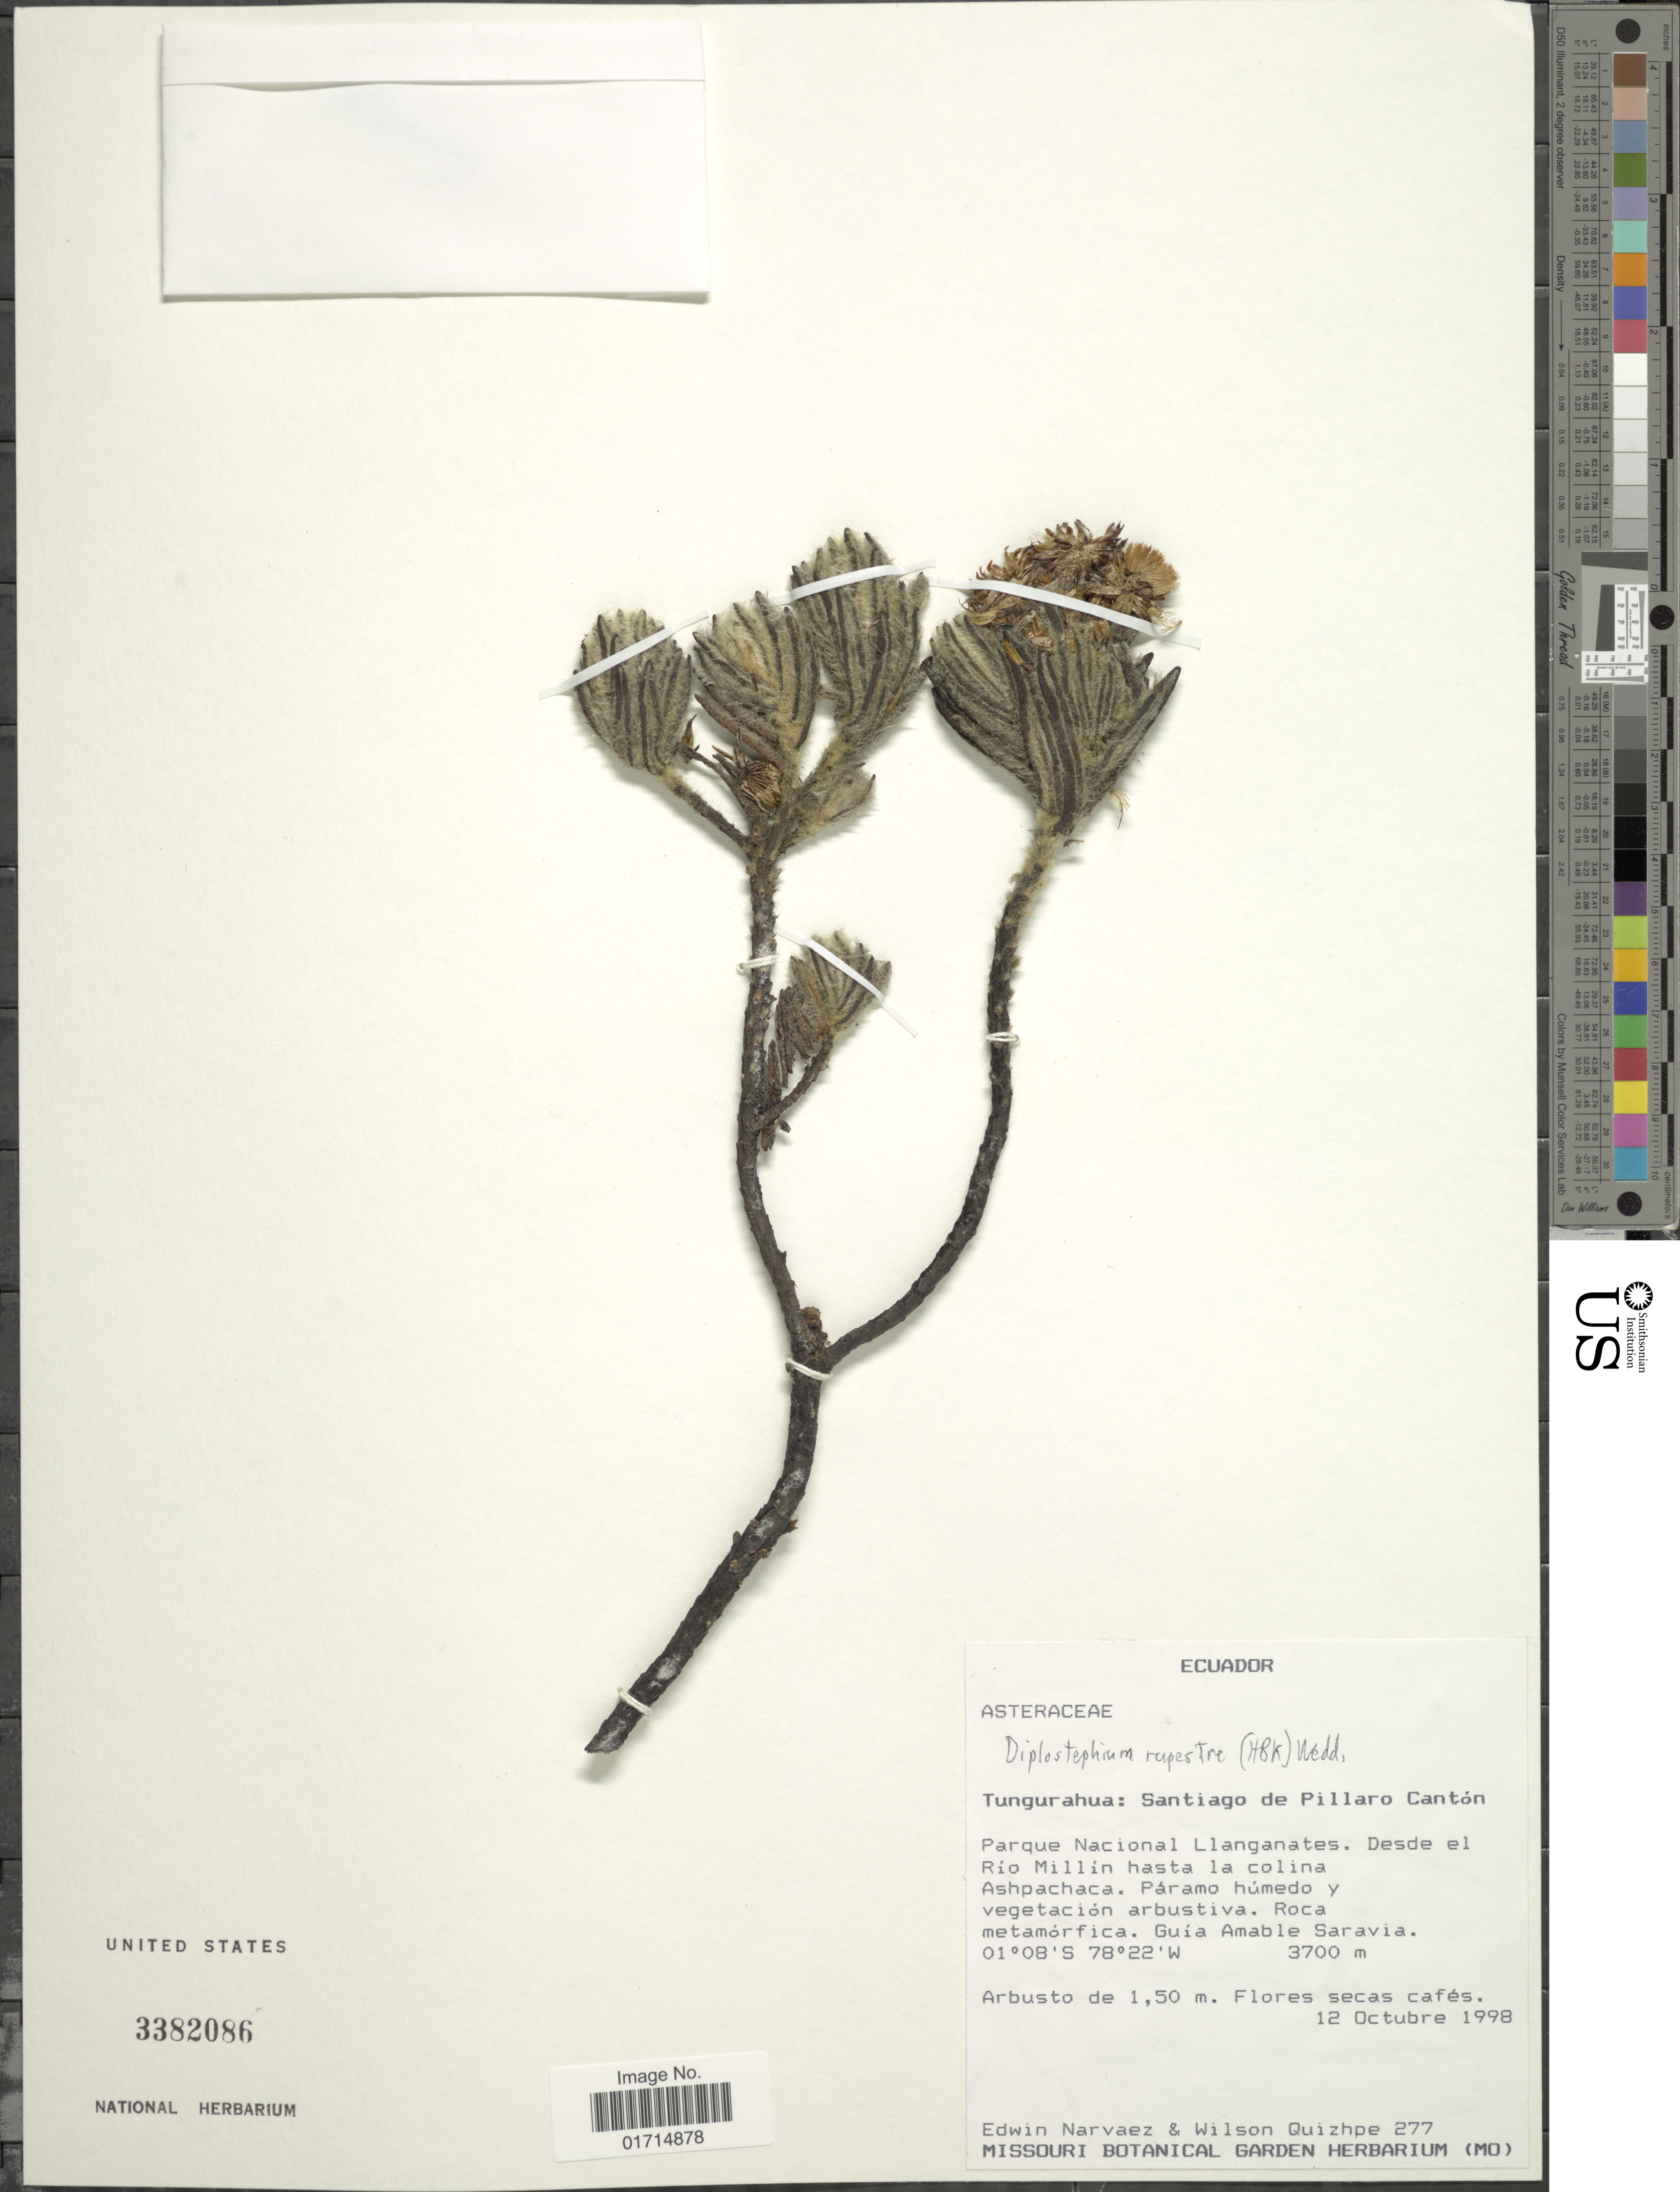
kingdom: Plantae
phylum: Tracheophyta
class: Magnoliopsida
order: Asterales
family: Asteraceae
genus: Diplostephium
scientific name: Diplostephium rupestre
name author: (Kunth) Wedd.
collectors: E. Narváez & W. Quizhpe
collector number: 277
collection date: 1998-10-12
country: Ecuador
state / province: Tungurahua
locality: Ecuador. Tungurahua: Santiago de Pillaro Canton. Parque Nacional Llaganates. Desde el Rio Millin hasta la colina Ashpachaca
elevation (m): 3700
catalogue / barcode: US 2282086